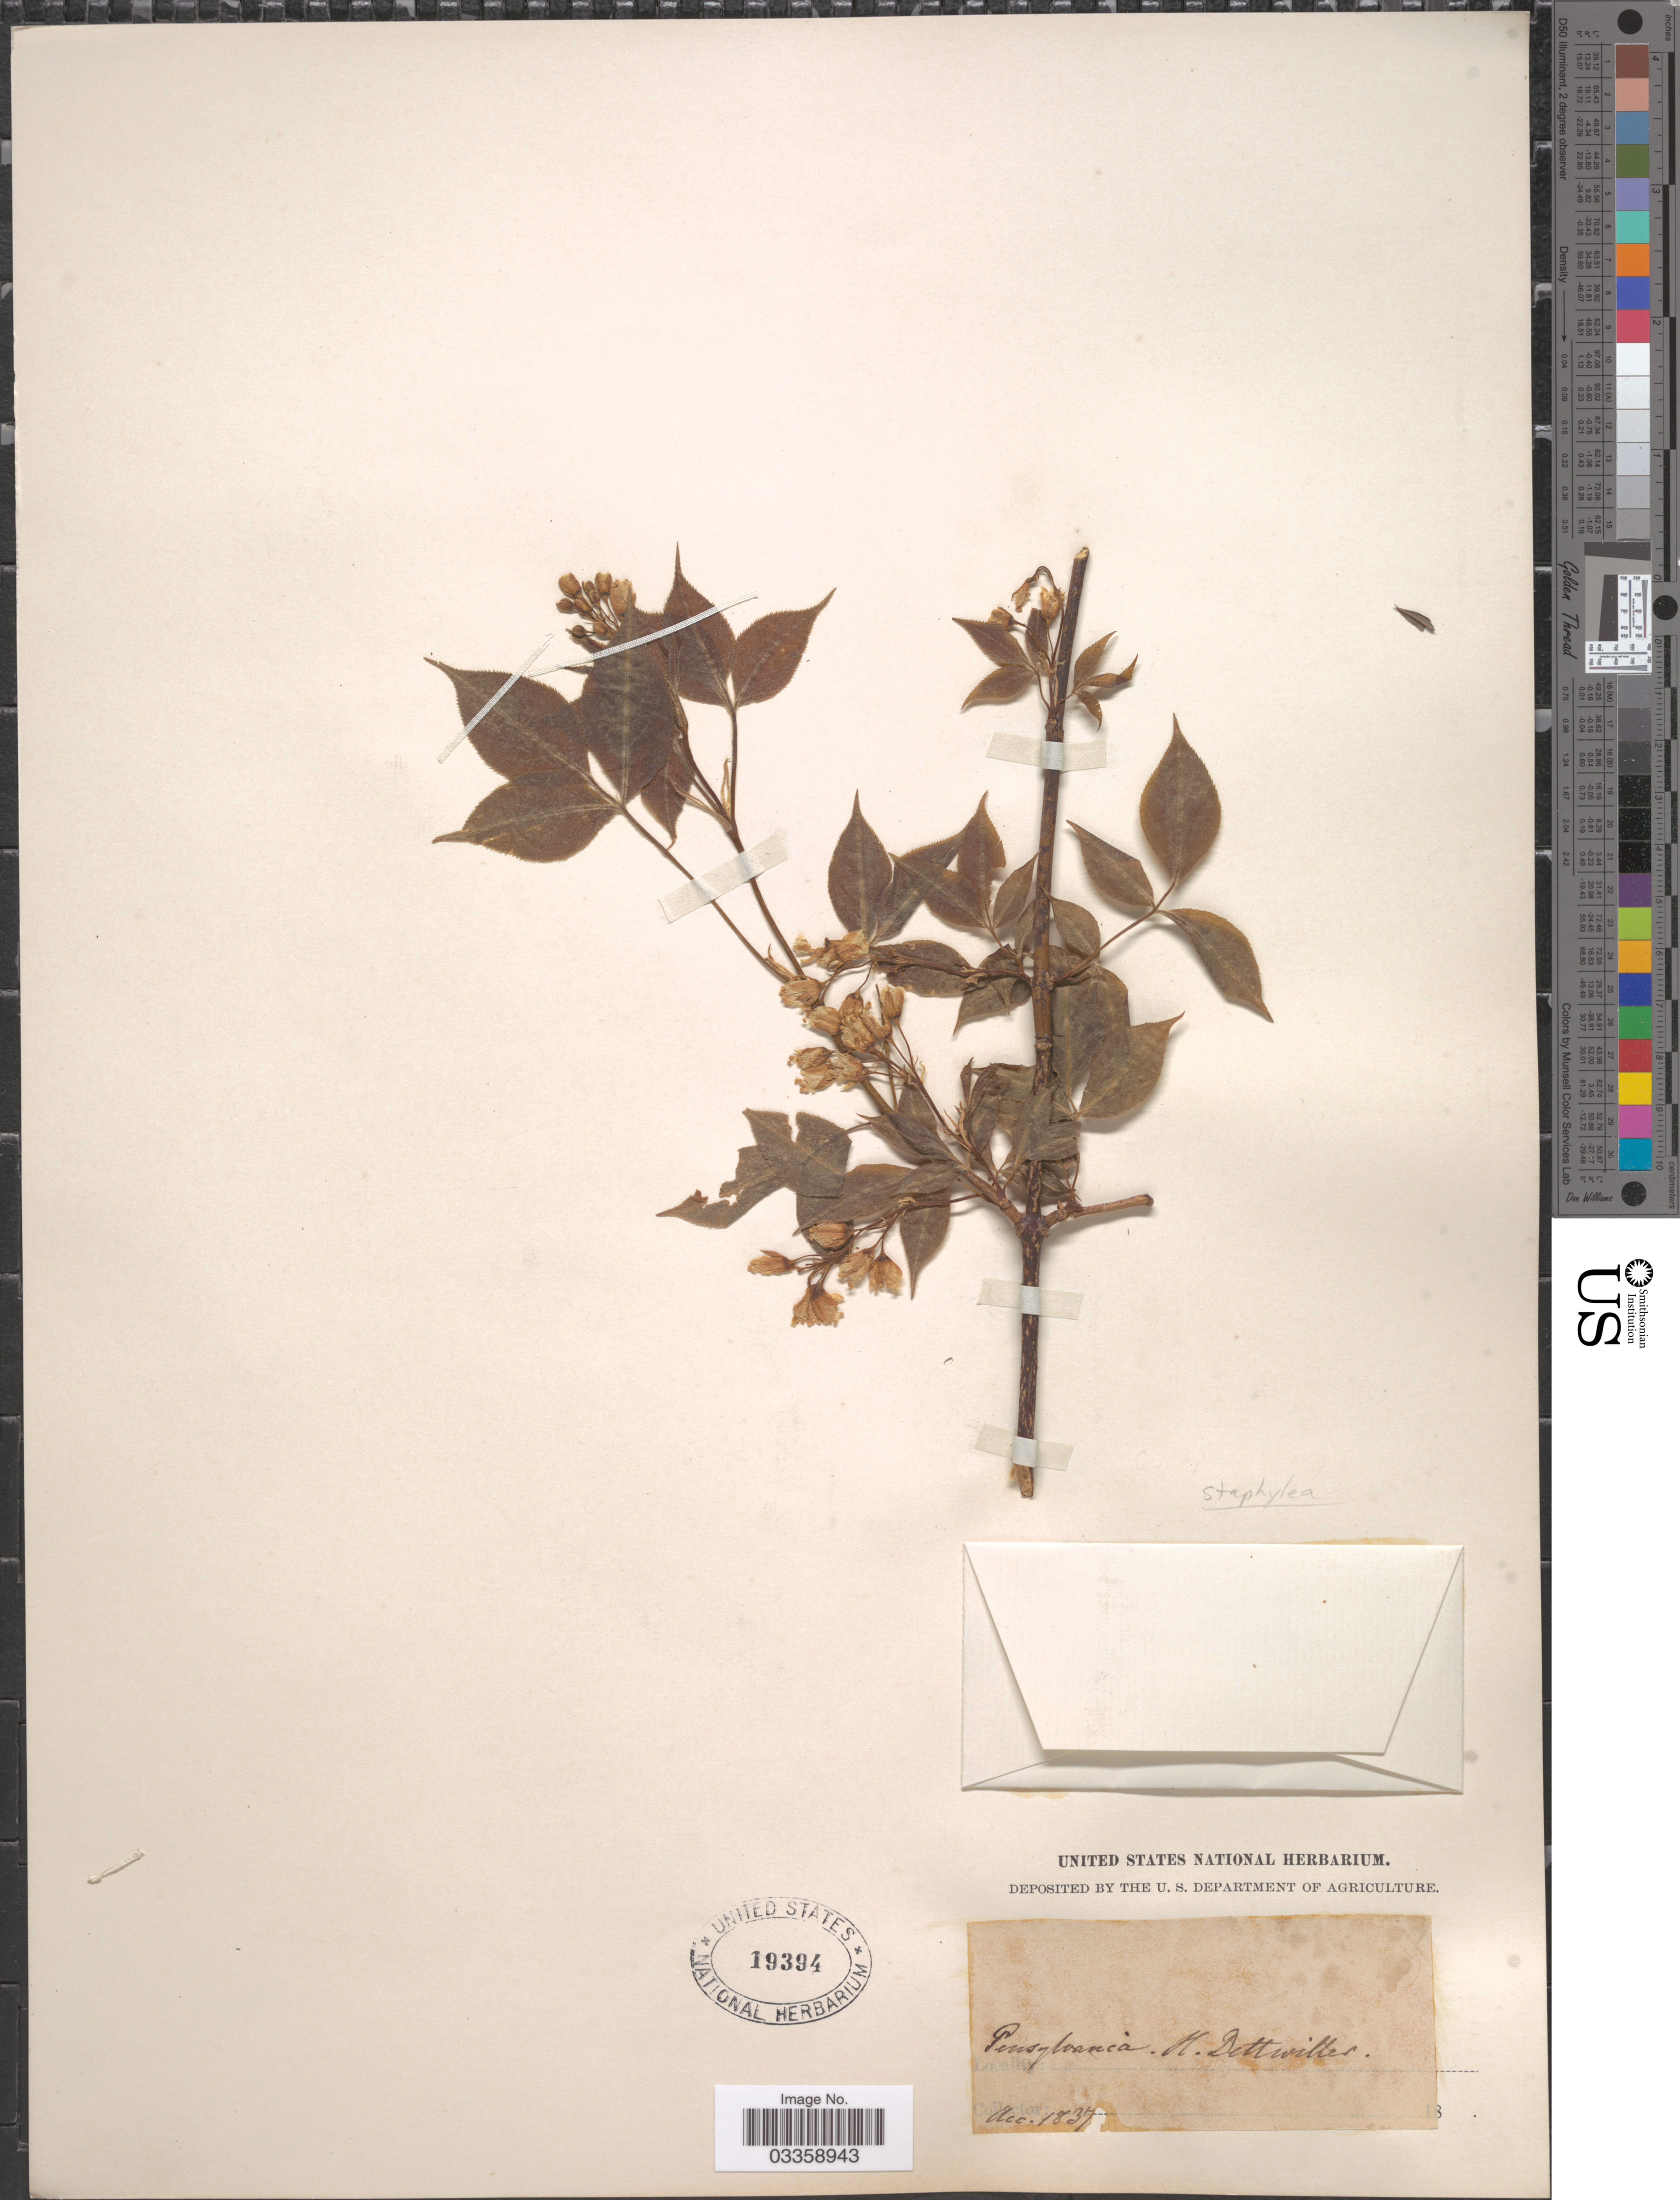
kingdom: Plantae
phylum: Tracheophyta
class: Magnoliopsida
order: Crossosomatales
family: Staphyleaceae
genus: Staphylea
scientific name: Staphylea sp.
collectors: H. Detwiller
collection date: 1837-12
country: United States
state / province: Pennsylvania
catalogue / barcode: US 19394